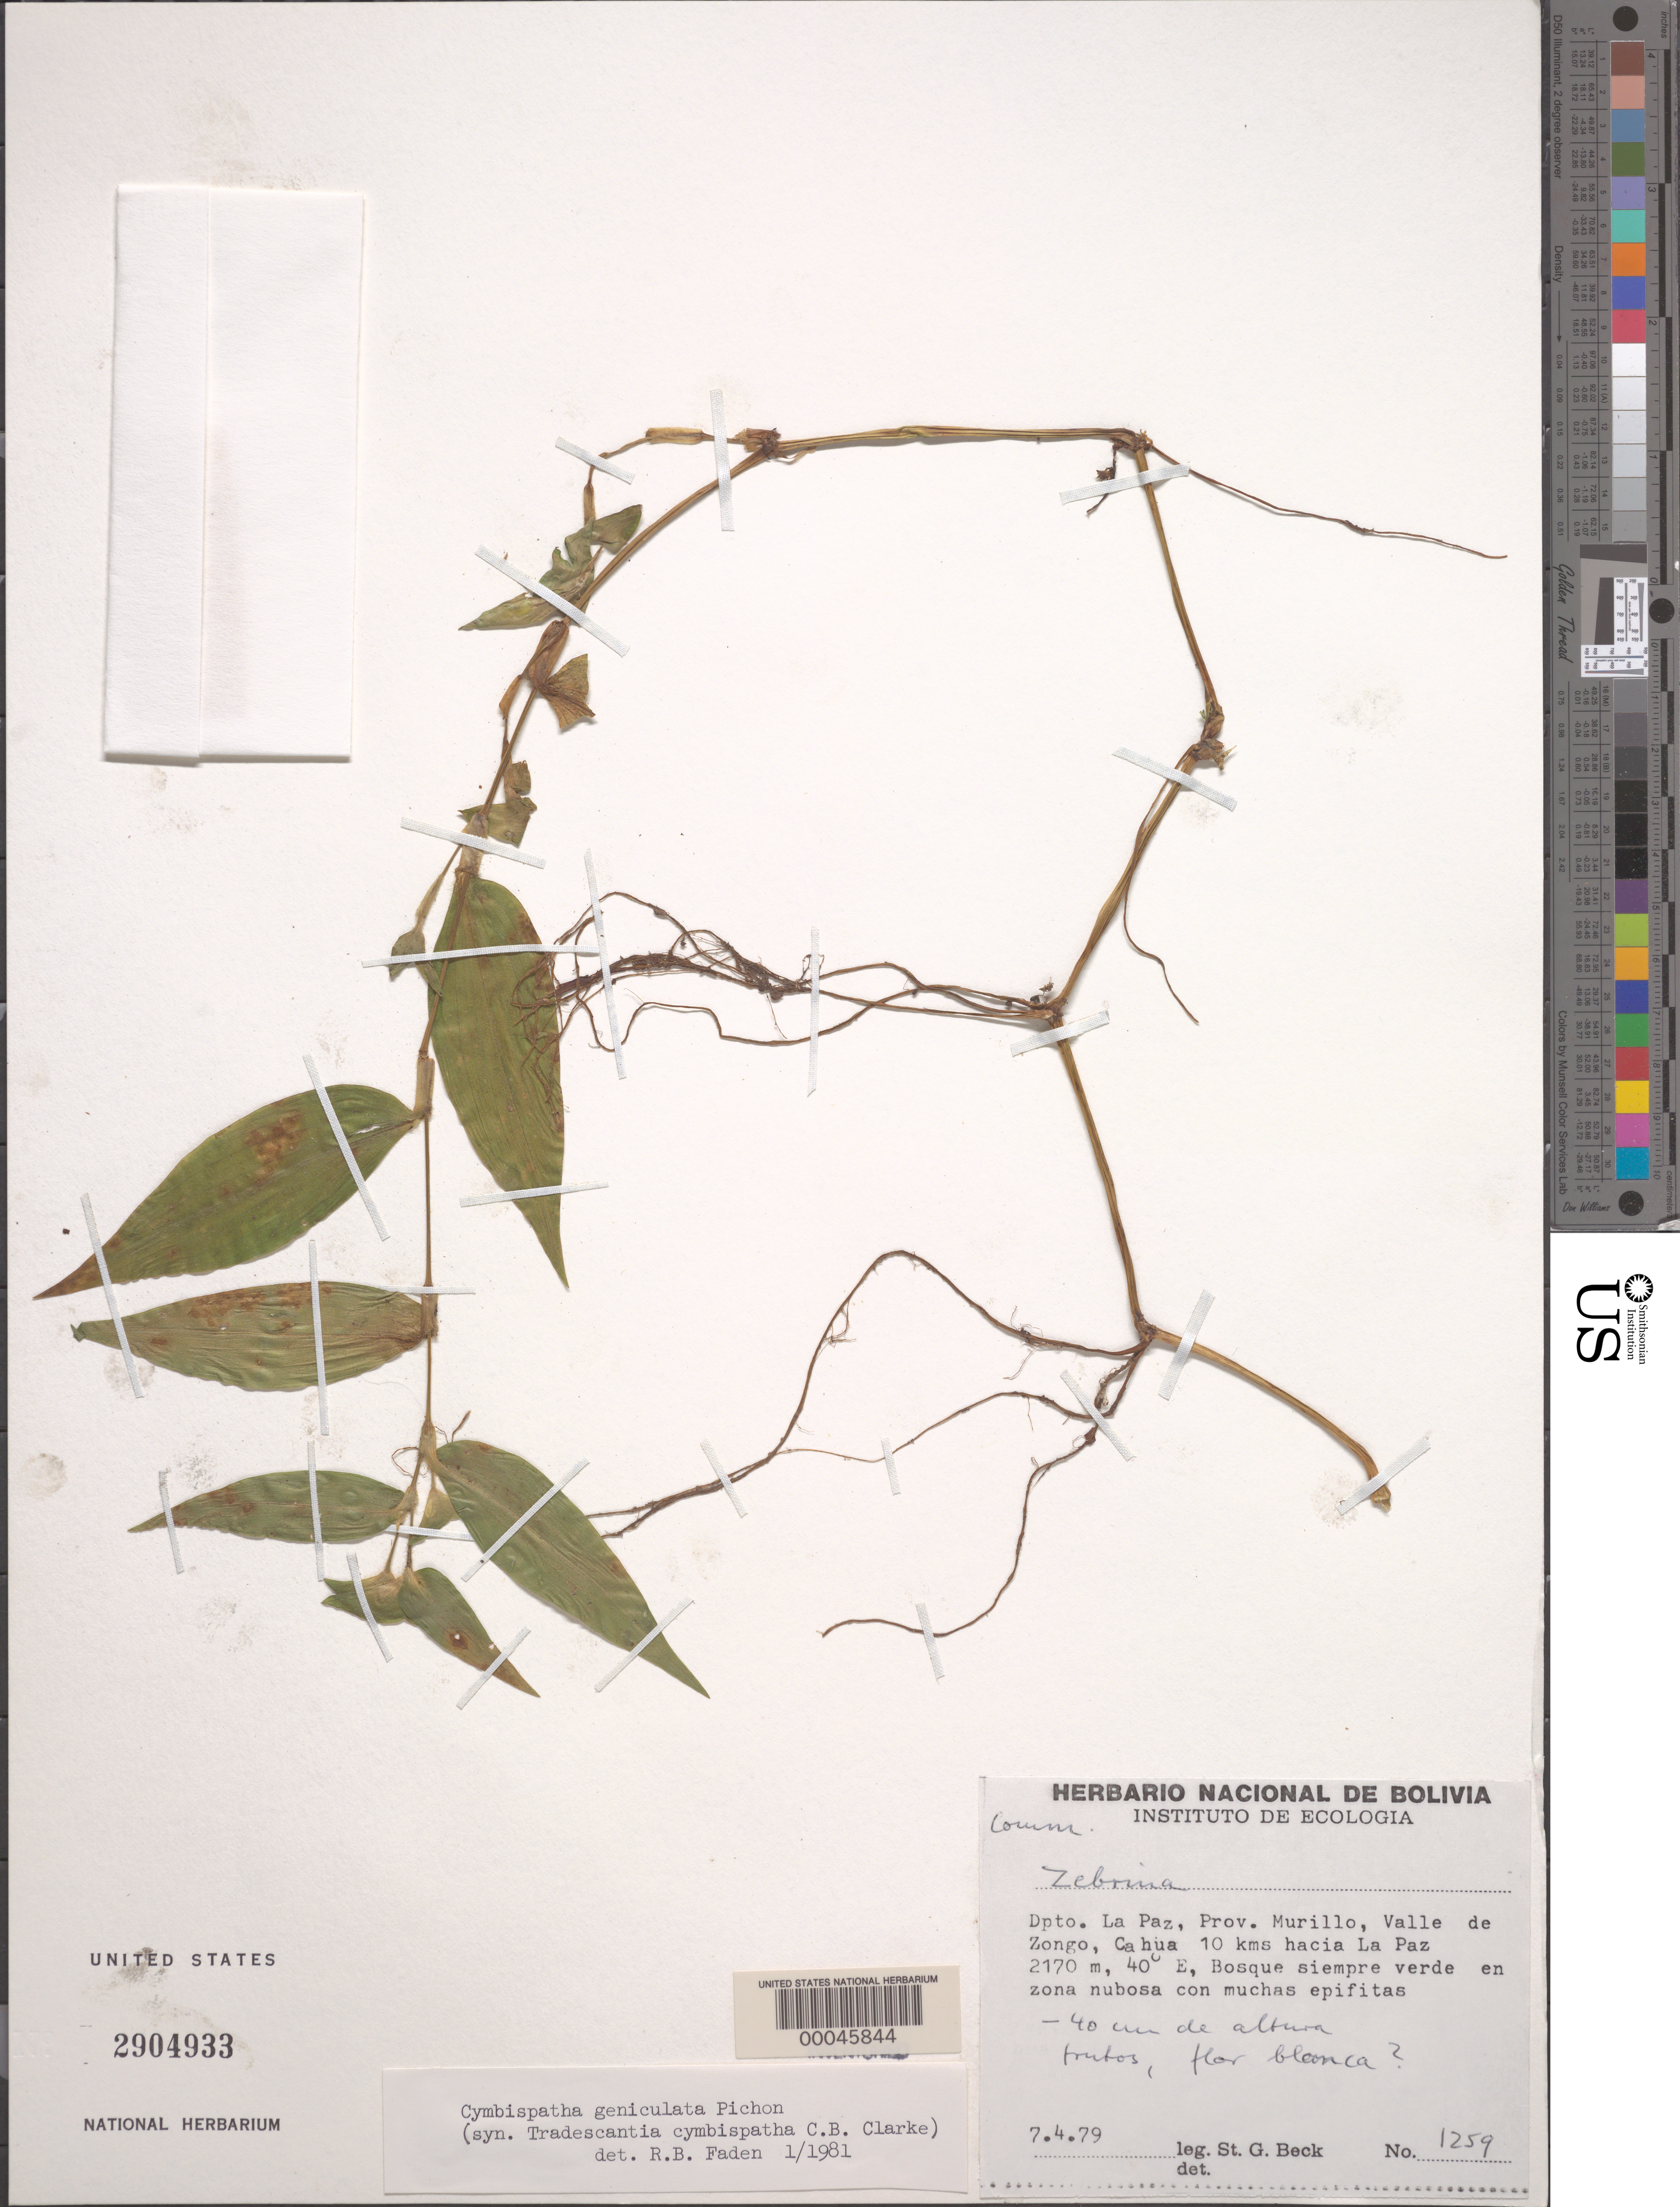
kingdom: Plantae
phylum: Tracheophyta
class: Liliopsida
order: Commelinales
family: Commelinaceae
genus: Tradescantia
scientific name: Tradescantia cymbispatha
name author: C.B. Clarke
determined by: Faden, Robert B., (US), Smithsonian Institution - National Museum of Natural History (UNITED STATES)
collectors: S. G. Beck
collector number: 1259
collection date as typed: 07 Apr 1979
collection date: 1979-04-07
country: Bolivia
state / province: La Paz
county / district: Murillo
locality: Valle de Zongo, cahua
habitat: Forest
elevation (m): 2170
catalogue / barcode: US 2904933